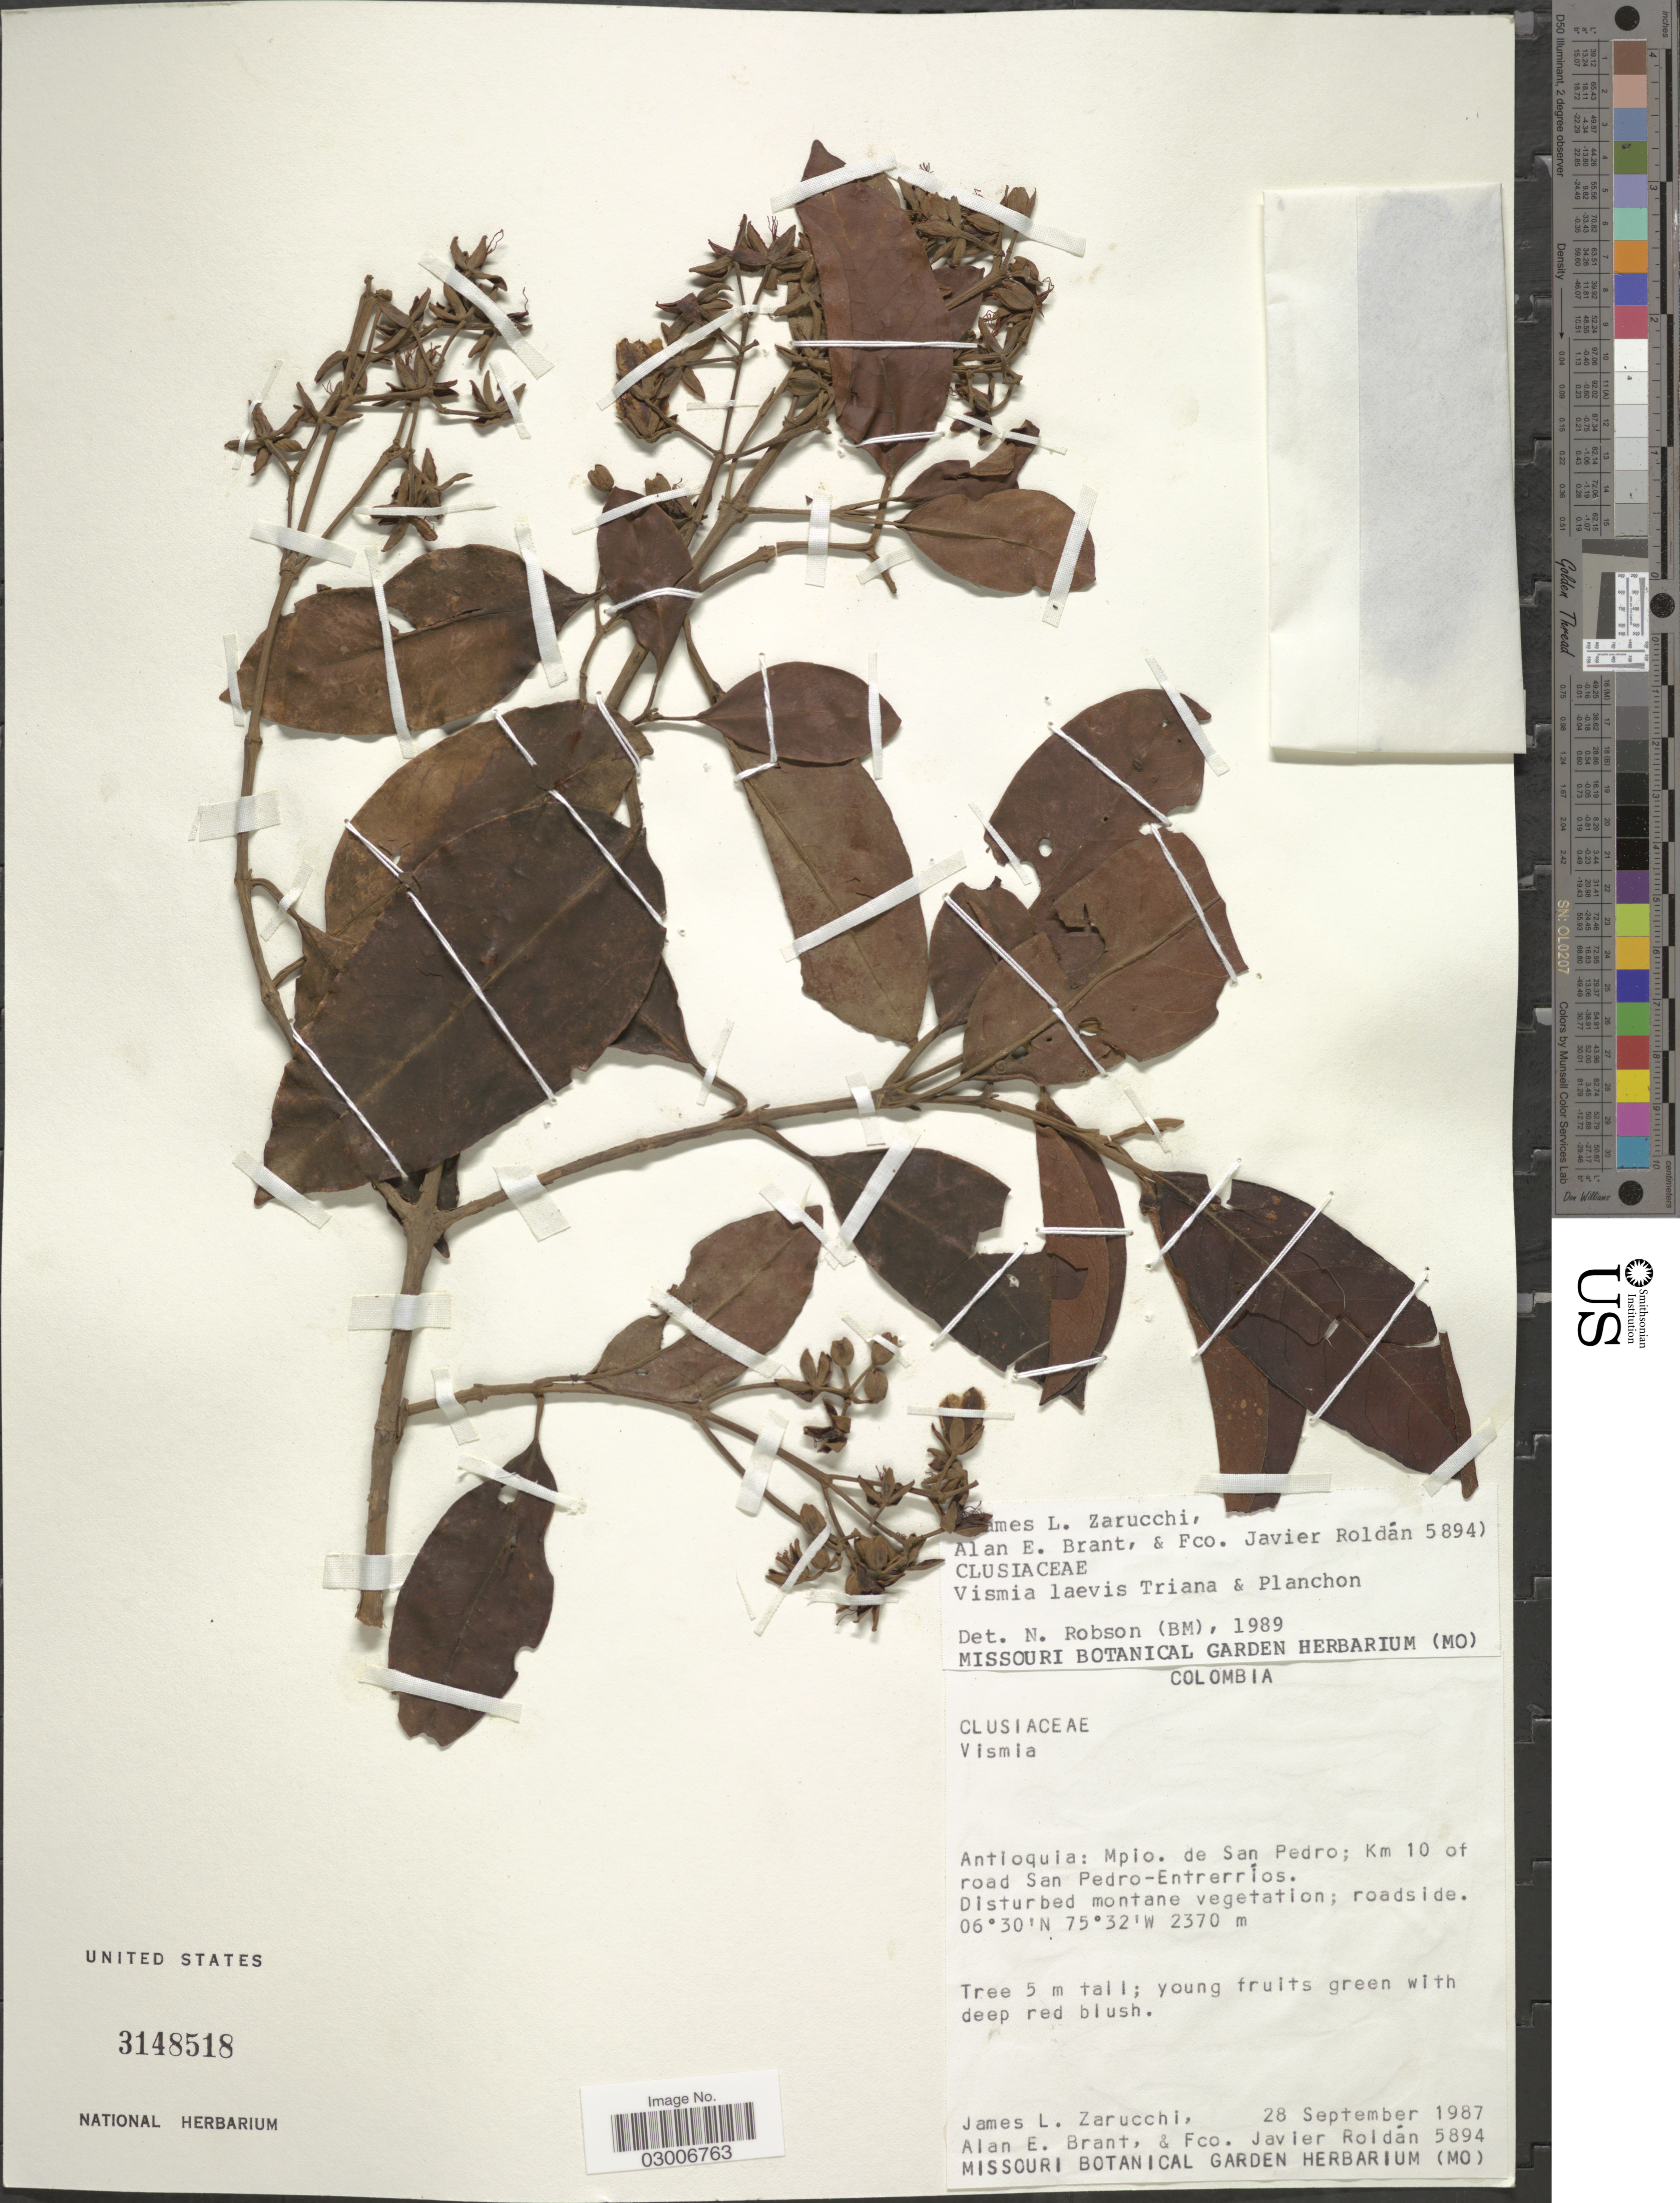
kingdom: Plantae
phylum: Tracheophyta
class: Magnoliopsida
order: Malpighiales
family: Hypericaceae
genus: Vismia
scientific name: Vismia laevis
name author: Triana & Planch.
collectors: J. L. Zarucchi, A. Brant & F. J. Roldán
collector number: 5894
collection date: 1987-09-28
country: Colombia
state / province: Antioquia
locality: Mpio. de San Pedro; Km 10 of road San Pedro-Entrerríos.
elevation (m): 2370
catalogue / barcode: US 3148518